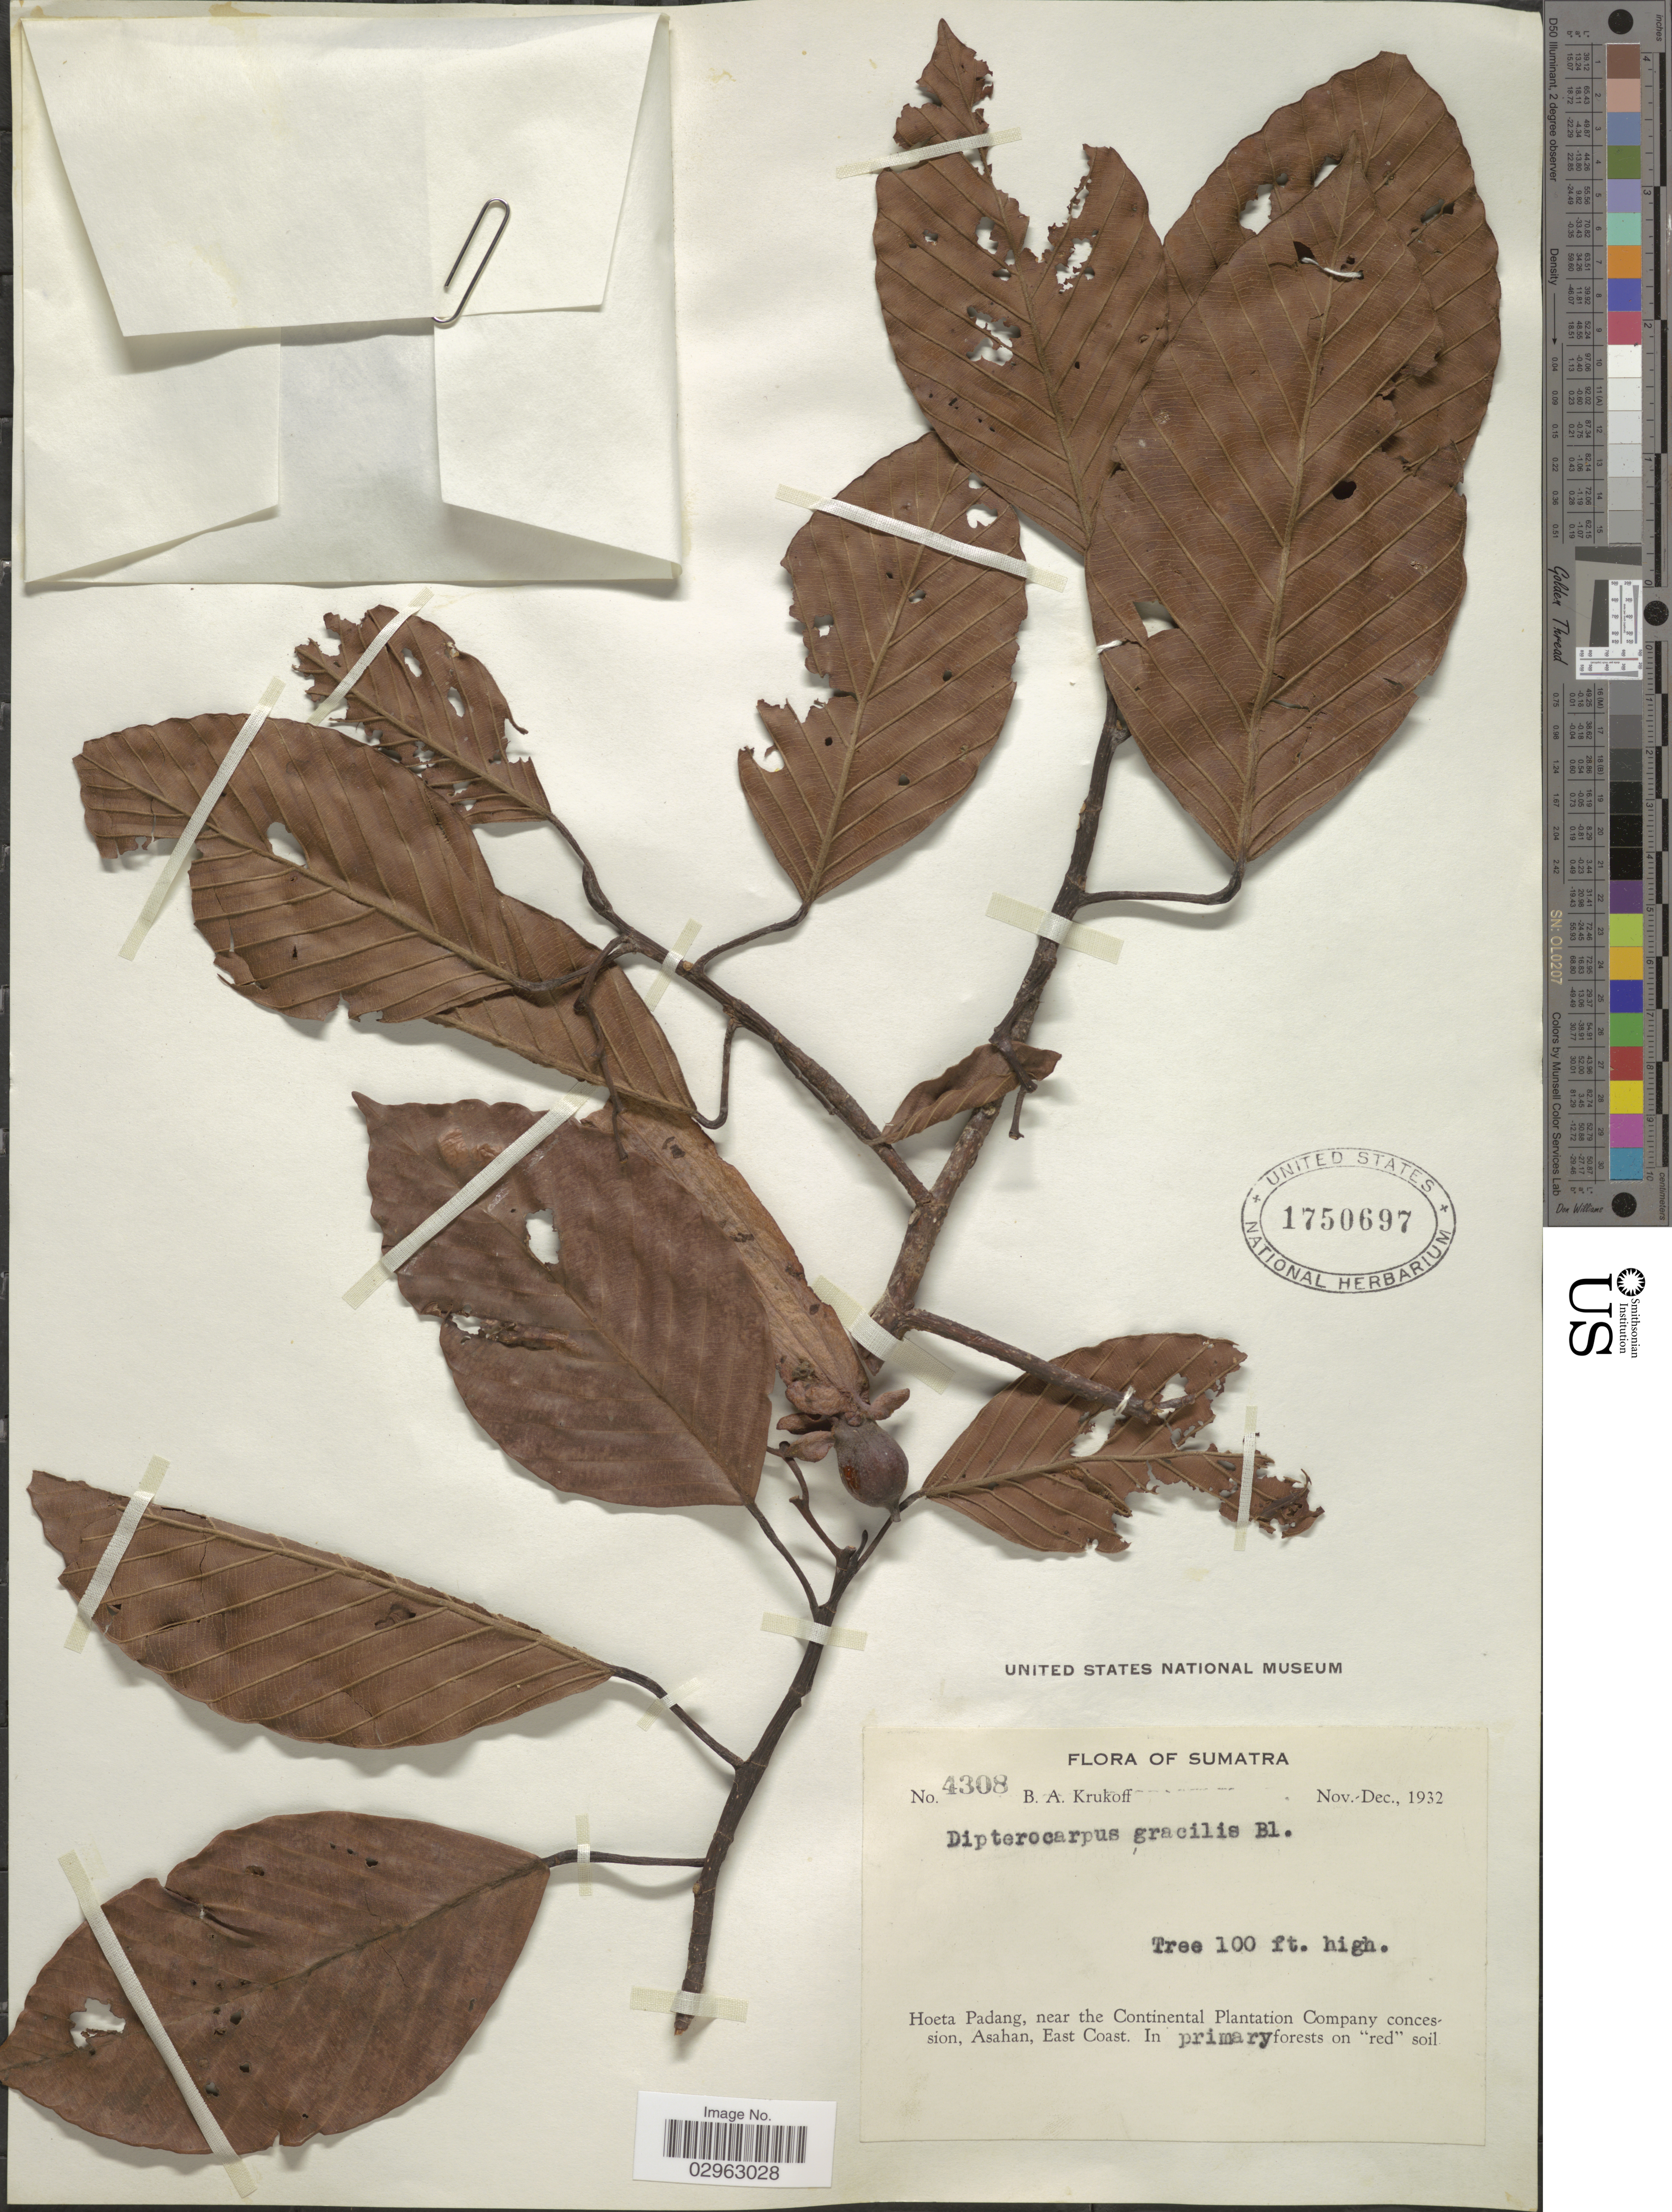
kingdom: Plantae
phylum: Tracheophyta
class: Magnoliopsida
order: Malvales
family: Dipterocarpaceae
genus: Dipterocarpus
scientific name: Dipterocarpus gracilis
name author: Blume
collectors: B. A. Krukoff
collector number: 4308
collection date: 1932-11/1932-12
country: Indonesia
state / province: Sumatra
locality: Hoeta Padang, near the Continental Plantation Company concesssion, Asahan, East Coast.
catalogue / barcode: US 1750697